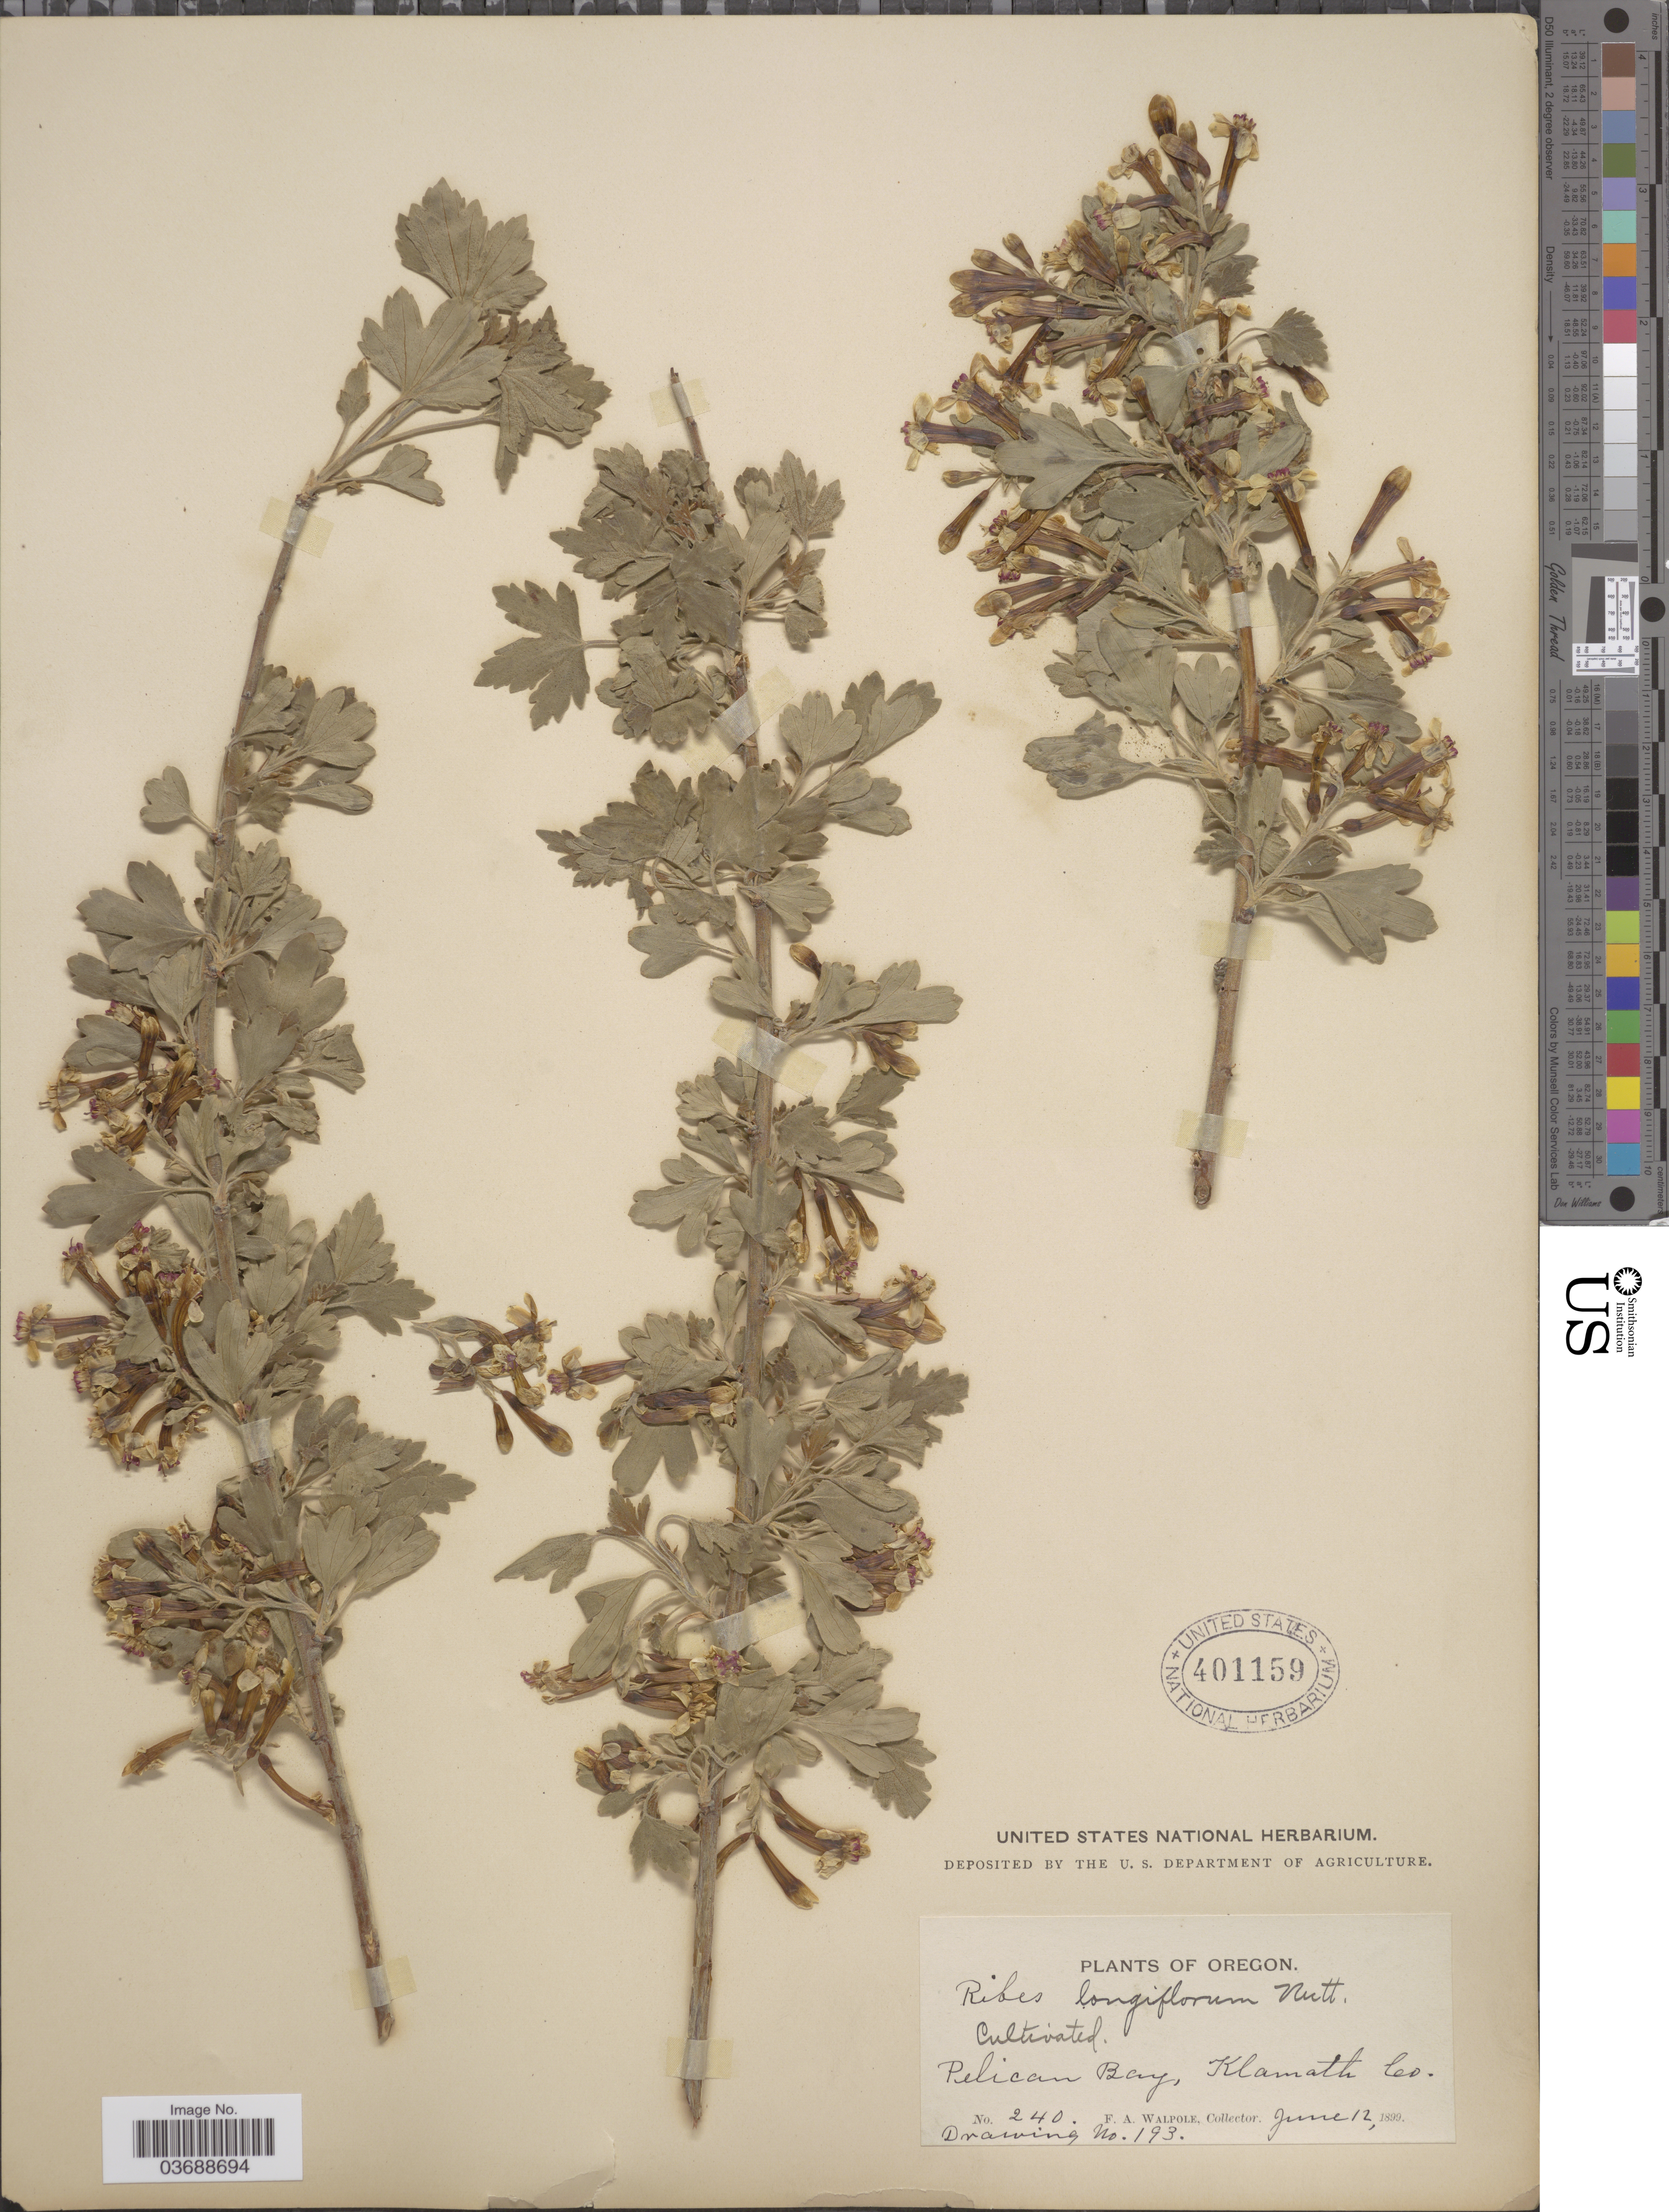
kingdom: Plantae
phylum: Tracheophyta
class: Magnoliopsida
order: Saxifragales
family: Grossulariaceae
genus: Ribes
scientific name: Ribes odoratum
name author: H.L. Wendl.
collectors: F. Walpole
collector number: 240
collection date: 1899-06-12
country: United States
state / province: Oregon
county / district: Klamath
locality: Pelican Bay, Klamath Co.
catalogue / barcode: US 401159